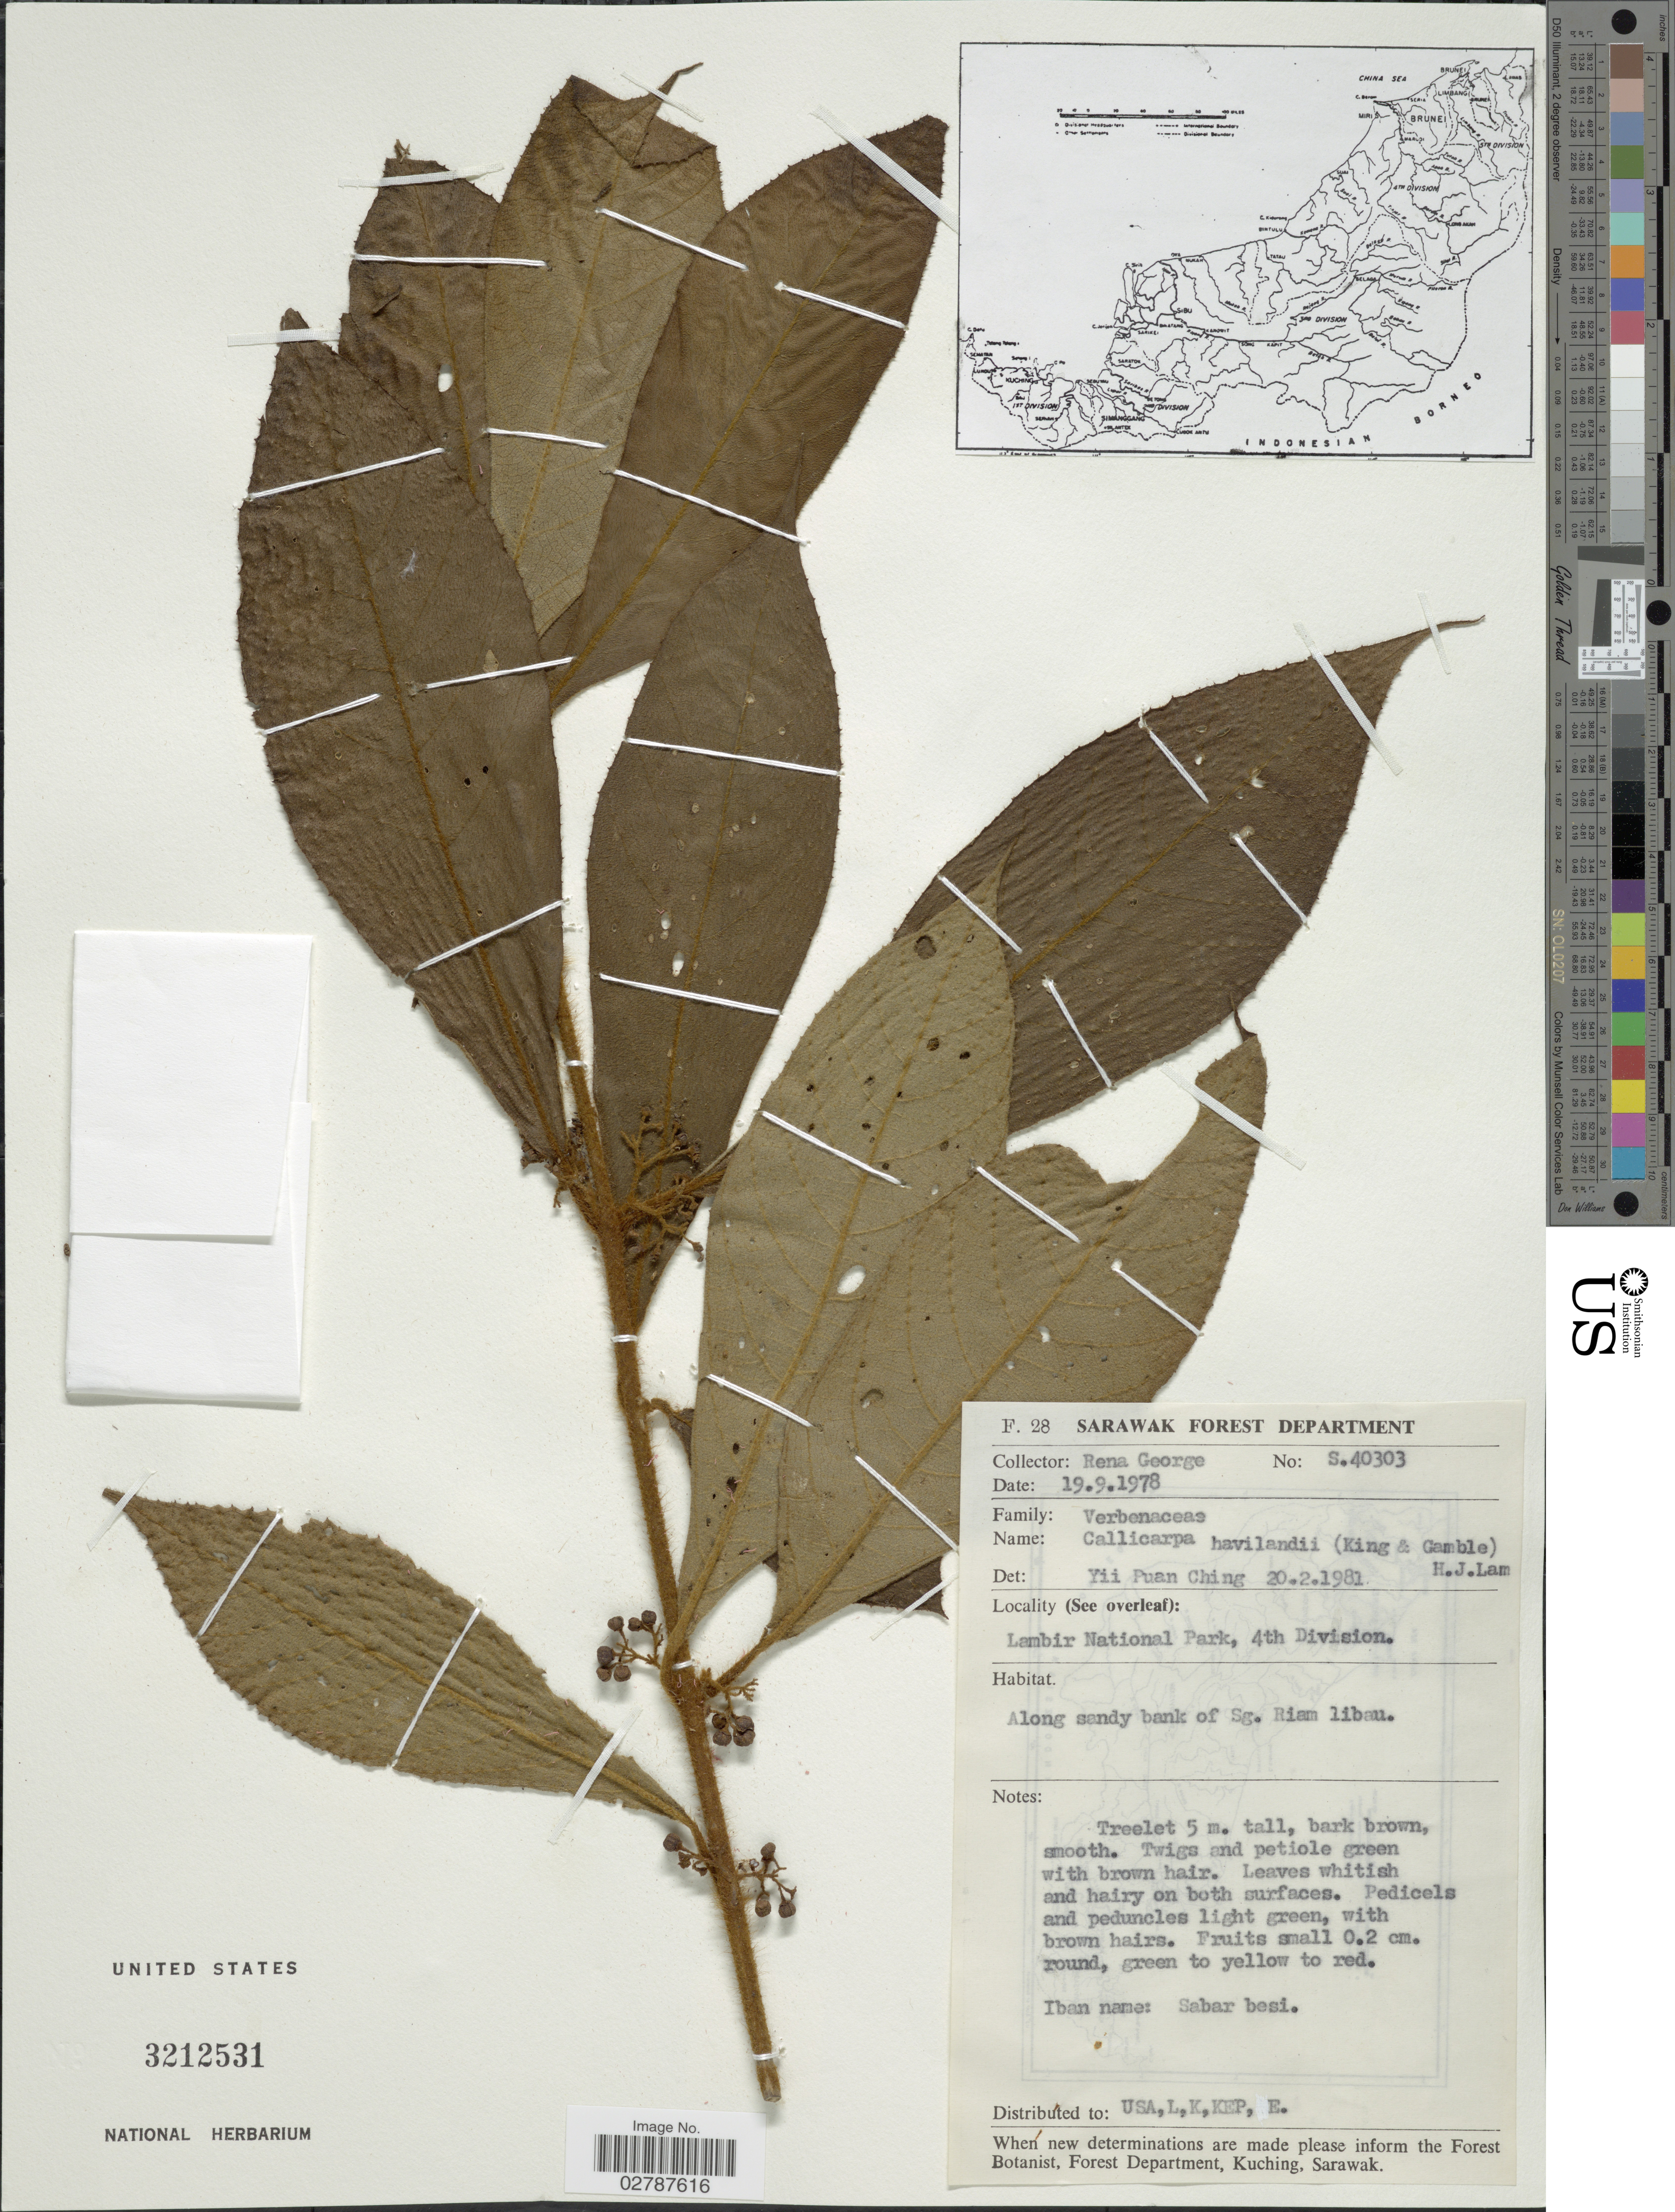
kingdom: Plantae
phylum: Tracheophyta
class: Magnoliopsida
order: Lamiales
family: Lamiaceae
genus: Callicarpa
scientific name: Callicarpa havilandii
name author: H.J. Lam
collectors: R. George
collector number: S40303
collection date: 1978-09-19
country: Malaysia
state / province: Sarawak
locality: Lambir National Park, 4th Division. Along banks of Sg. Riam libau.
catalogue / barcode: US 3212531